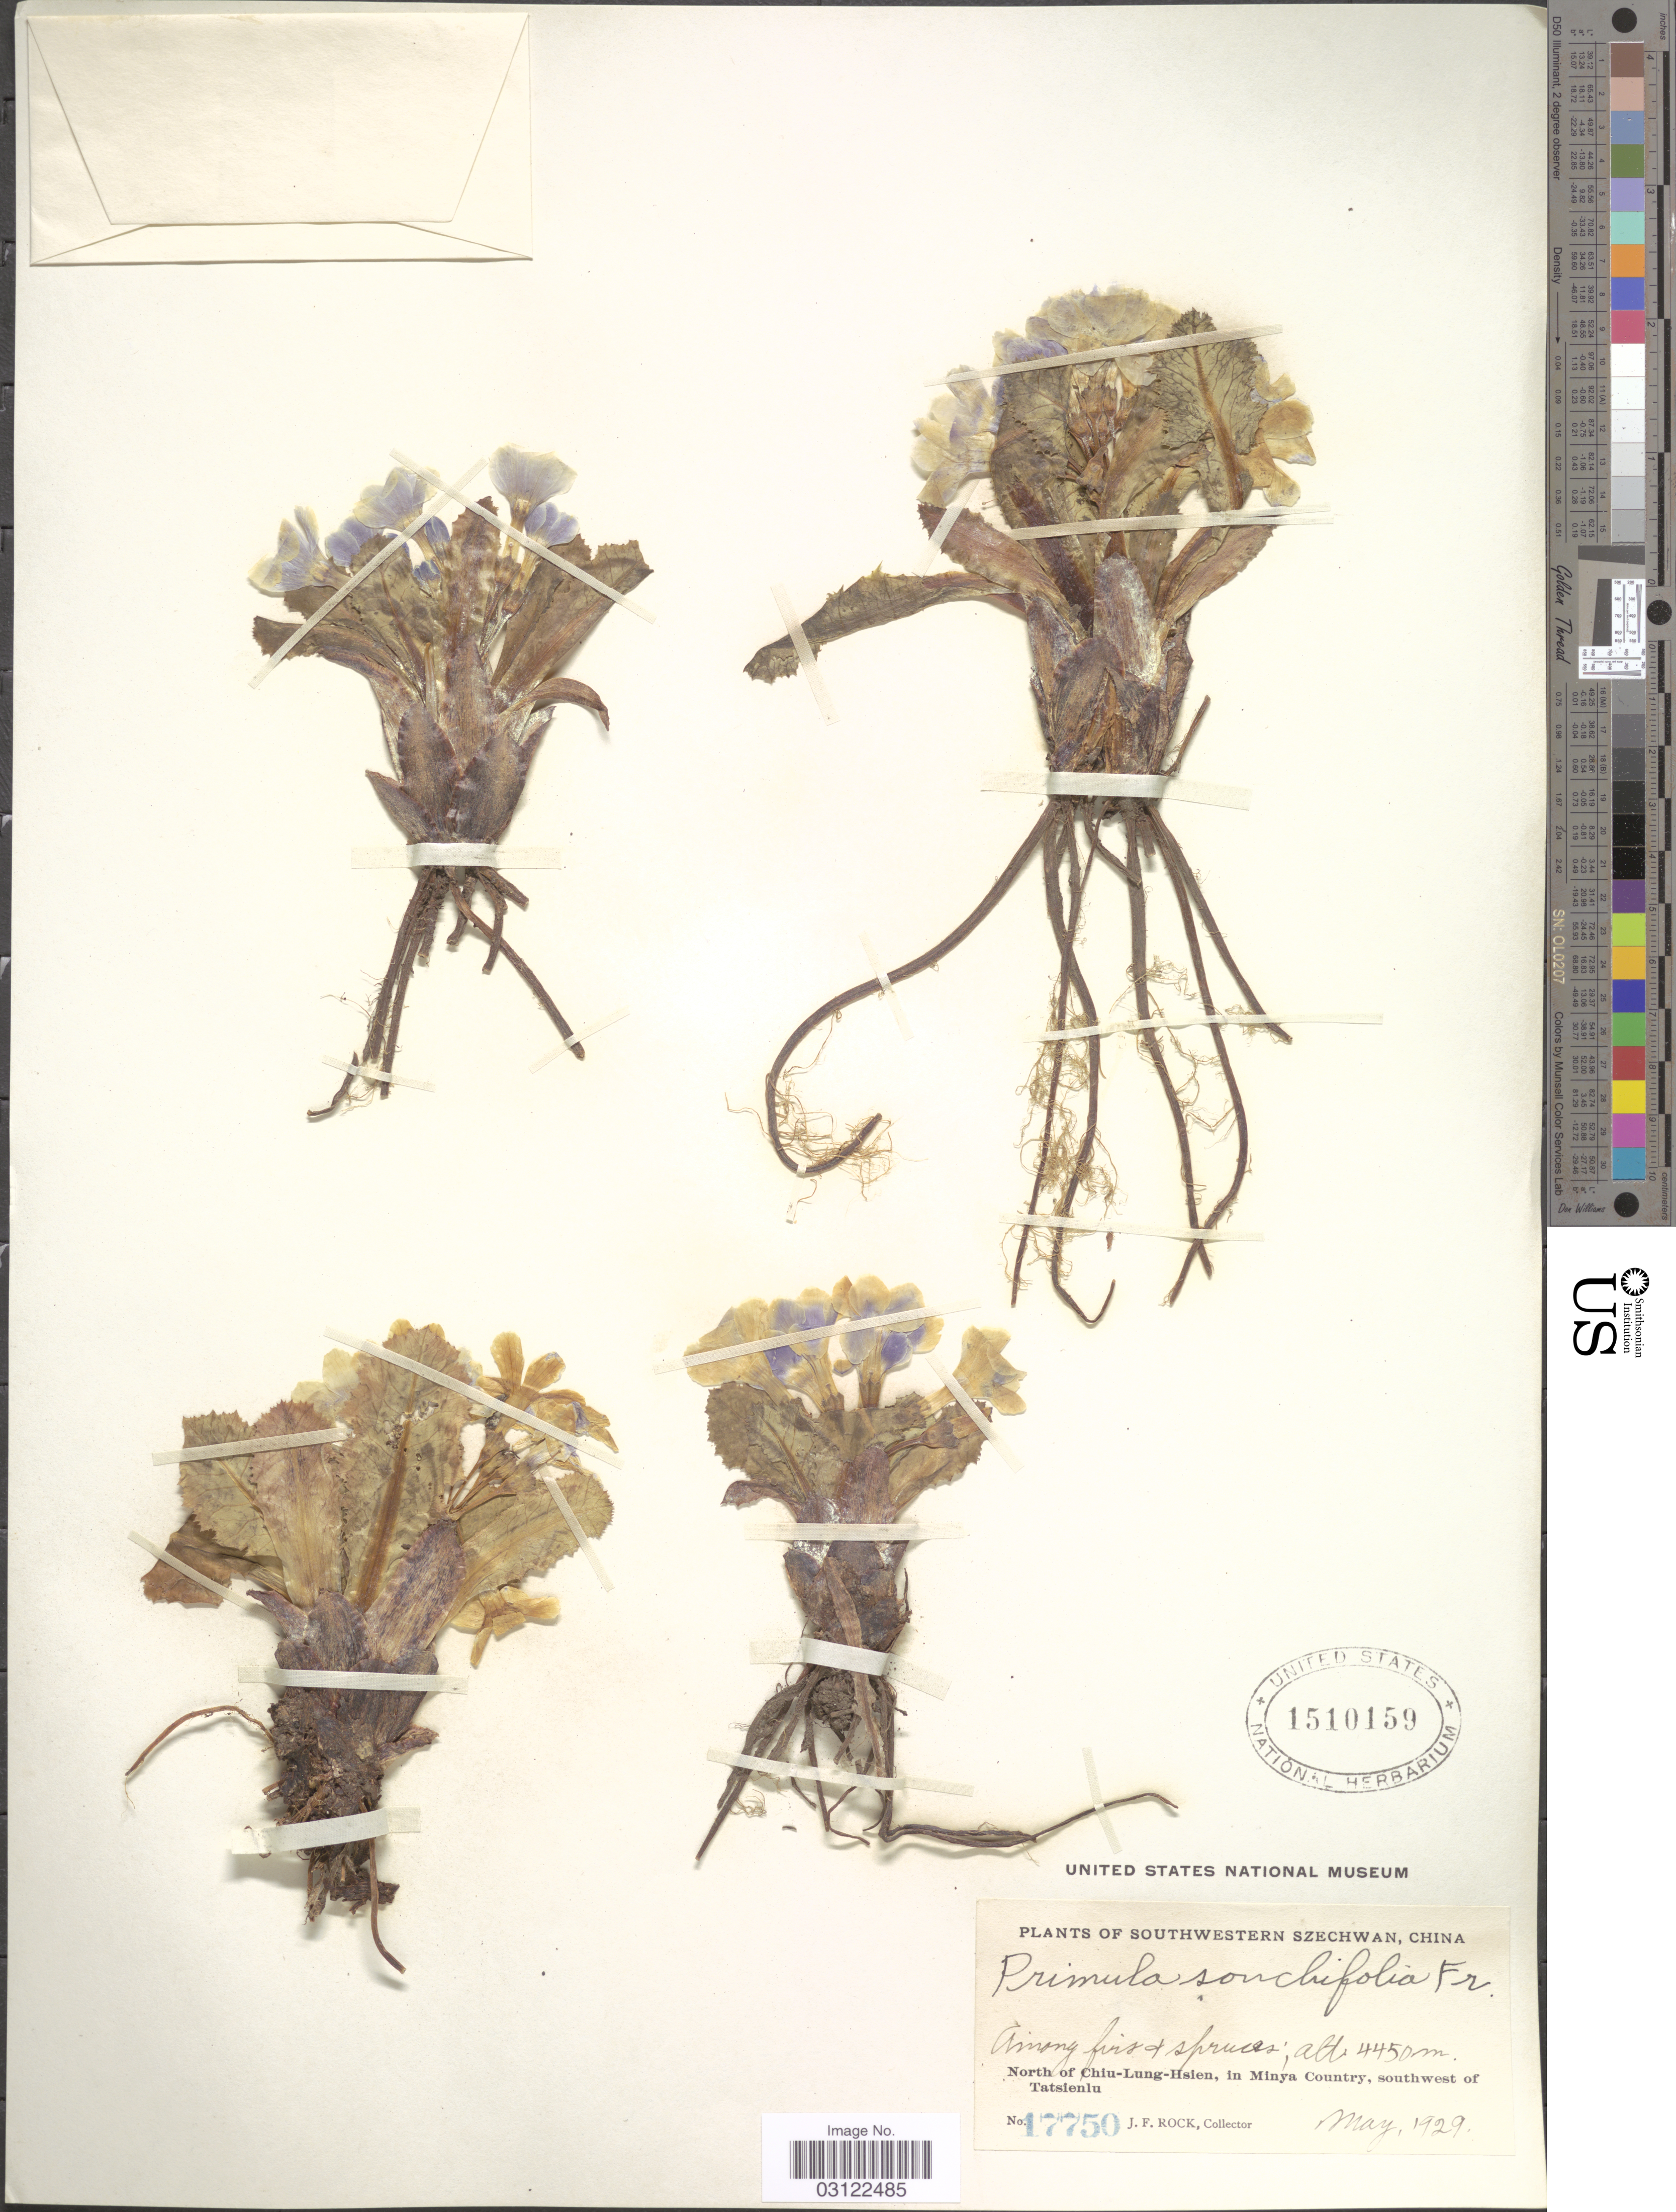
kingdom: Plantae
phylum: Tracheophyta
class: Magnoliopsida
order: Ericales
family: Primulaceae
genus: Primula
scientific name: Primula sonchifolia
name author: Franch.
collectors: J. Rock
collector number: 17750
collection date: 1929-05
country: China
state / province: Sichuan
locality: Southwestern Szechwan. North of Chiu-Lung-Hsien, in Minya Country, southwest of Tatsienlu.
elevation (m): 4450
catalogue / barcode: US 1510159